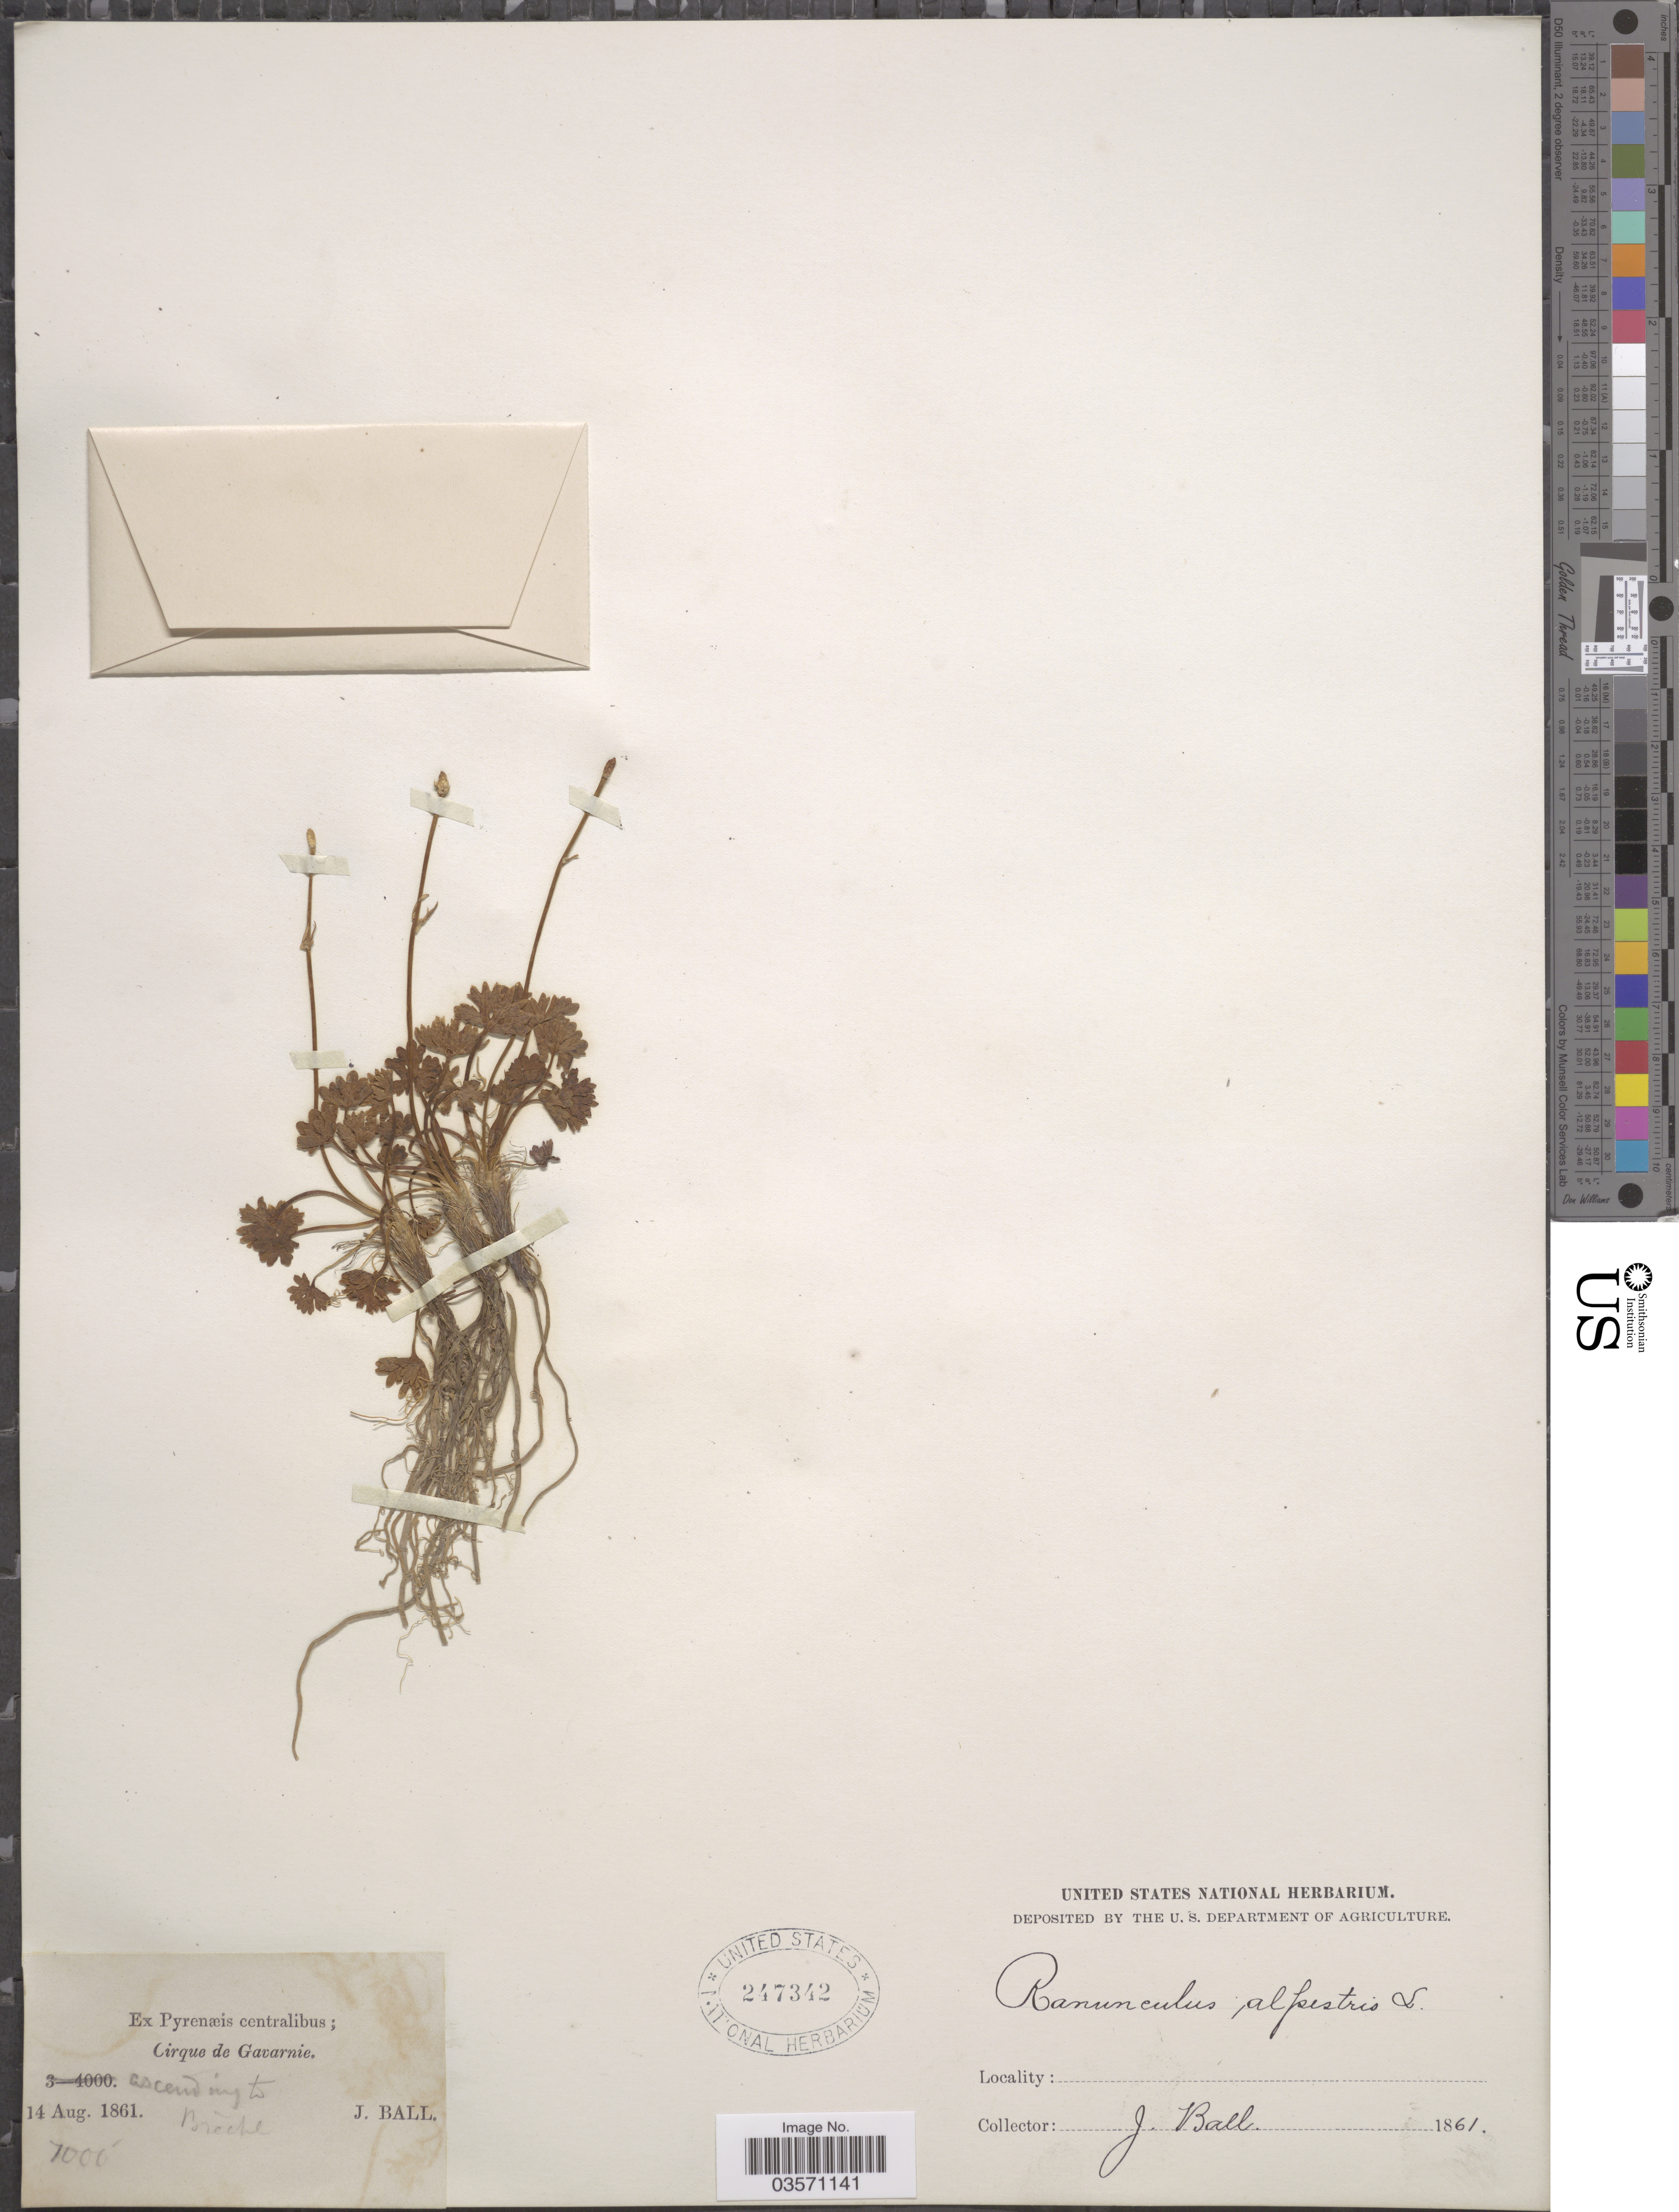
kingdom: Plantae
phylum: Tracheophyta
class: Magnoliopsida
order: Ranunculales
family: Ranunculaceae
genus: Ranunculus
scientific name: Ranunculus alpestris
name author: L.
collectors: J. Ball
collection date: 1861-08-14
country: France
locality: Ex Pyrenæis centralibus; Cirque de Gavarnie. Brèche.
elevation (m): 2134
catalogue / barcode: US 247342